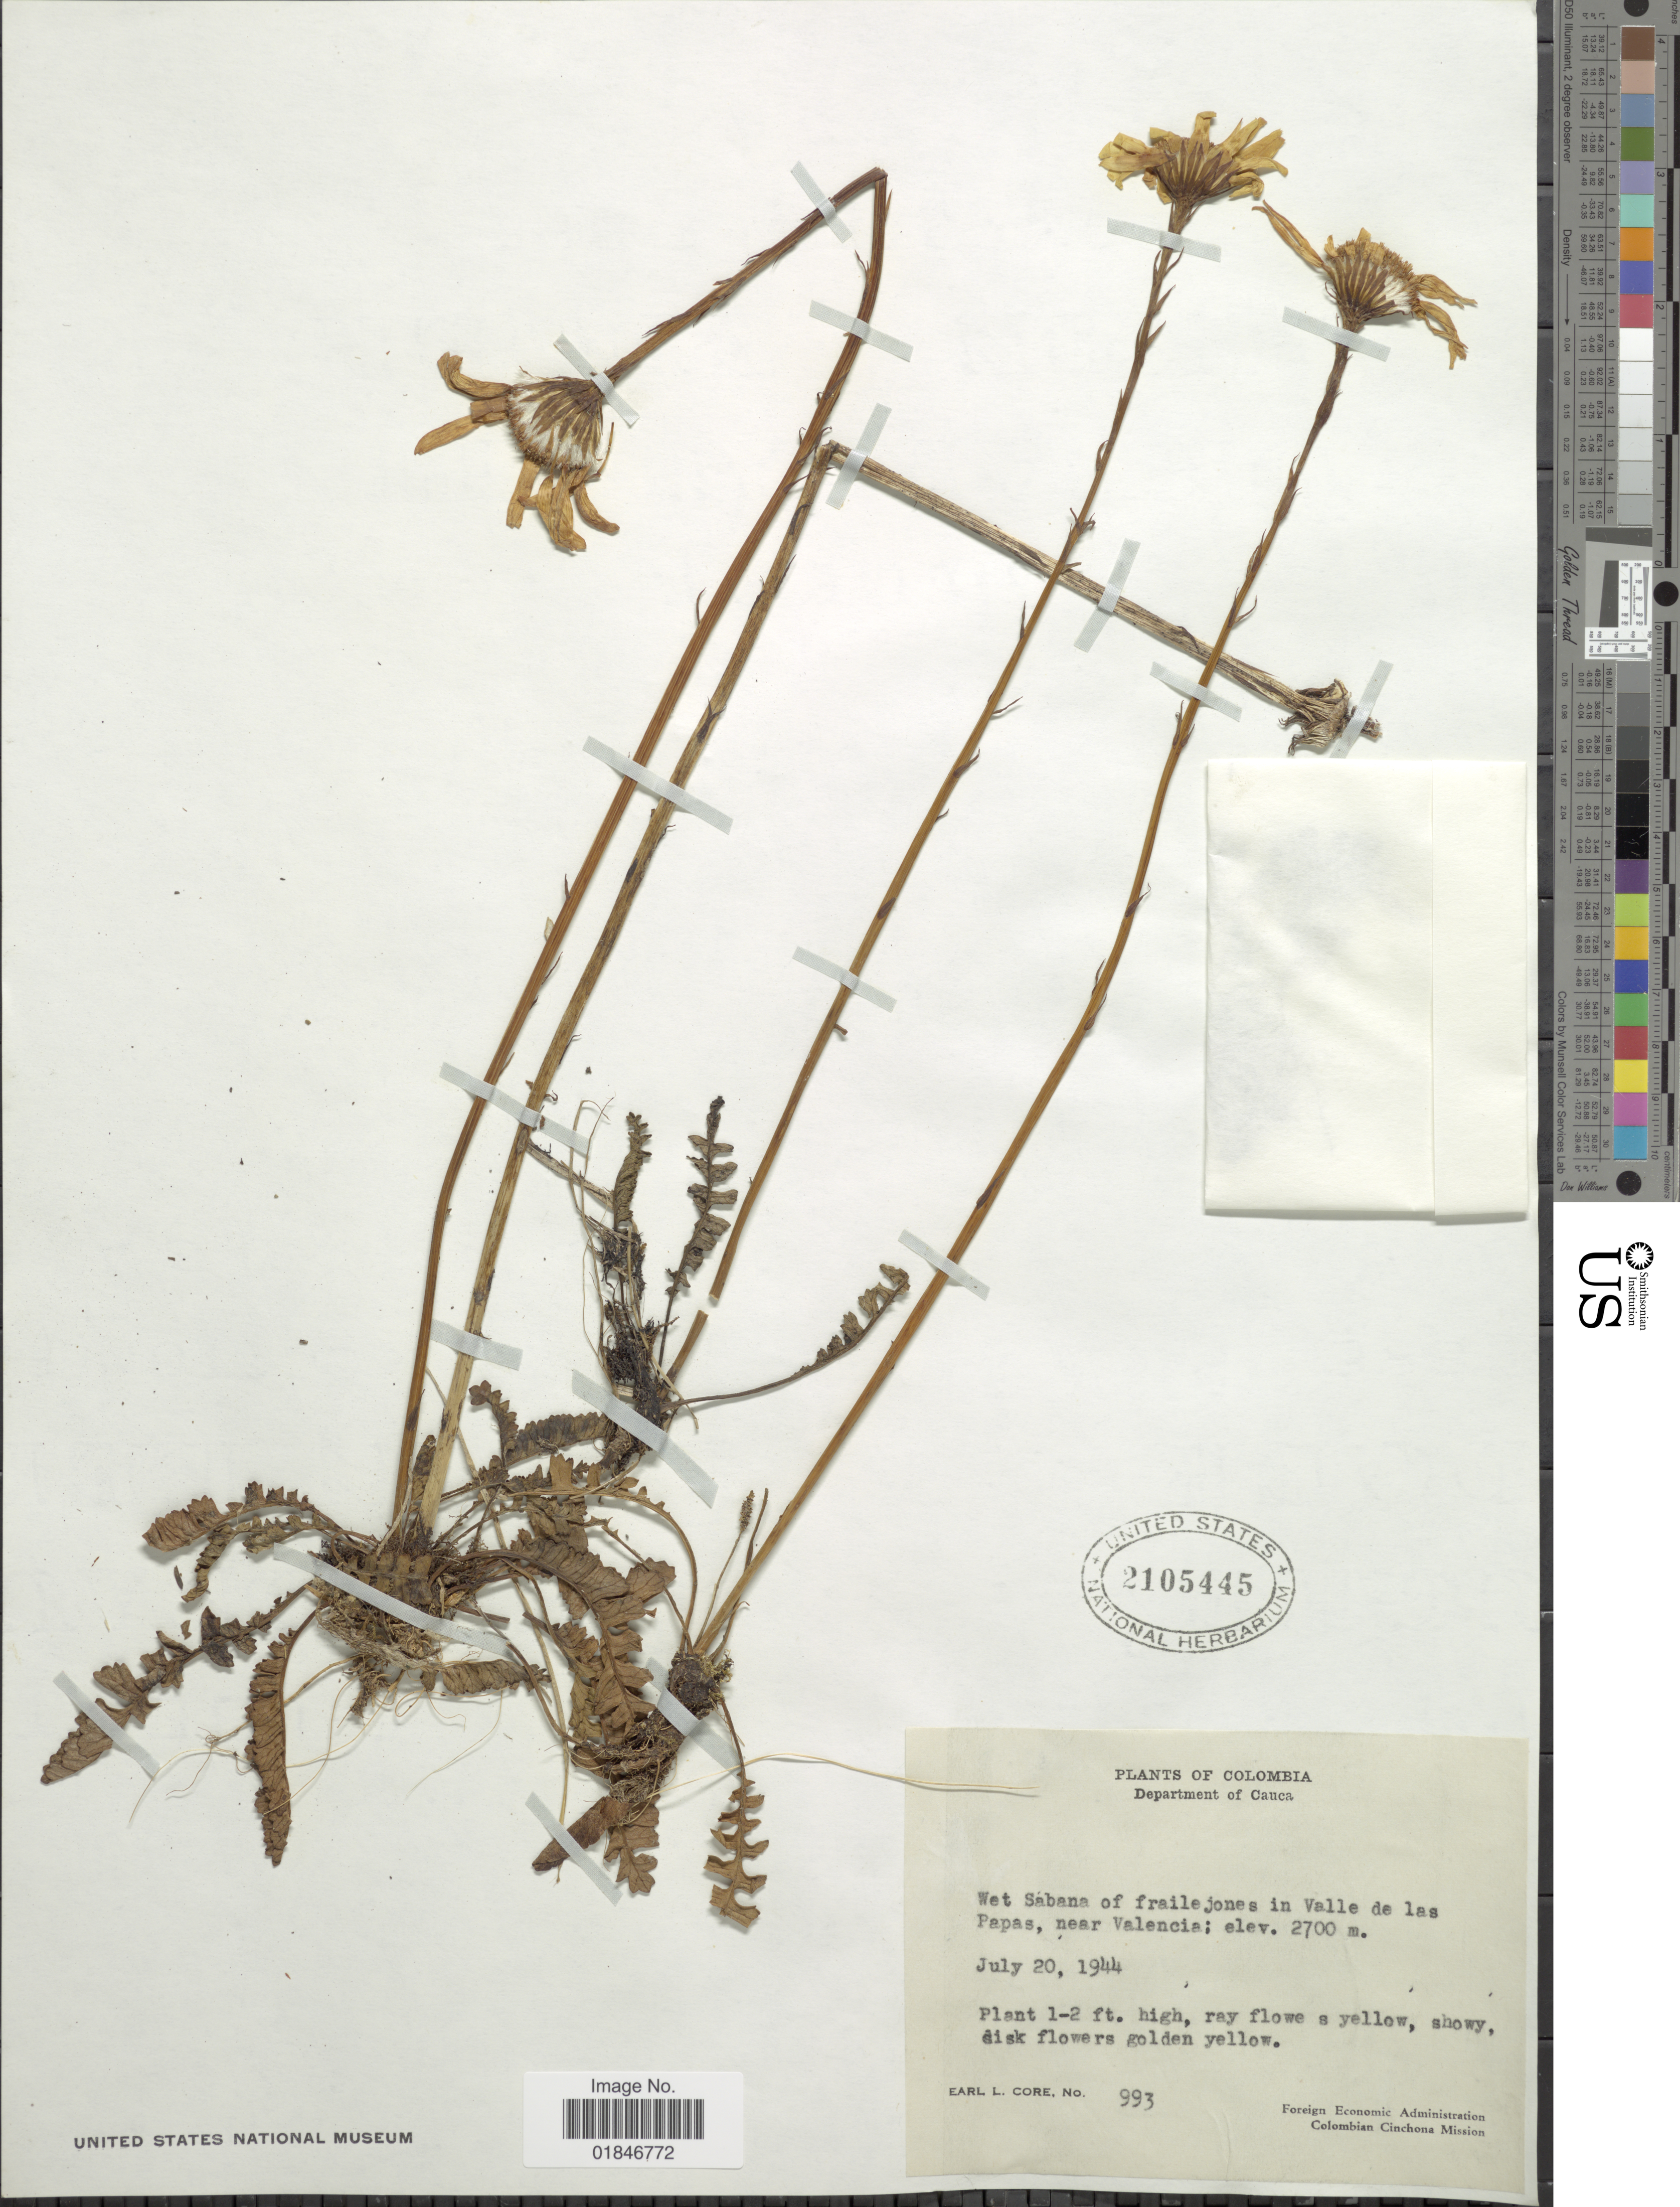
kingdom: Plantae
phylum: Tracheophyta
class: Magnoliopsida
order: Asterales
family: Asteraceae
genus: Dorobaea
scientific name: Dorobaea pimpinellifolia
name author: (Kunth) B. Nord.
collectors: E. L. Core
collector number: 993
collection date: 1944-07-20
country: Colombia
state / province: Cauca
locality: Department of Cauca. Wet Sabana of frailejones in Valle de las Papas, near Valencia.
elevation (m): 2700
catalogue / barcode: US 2105445